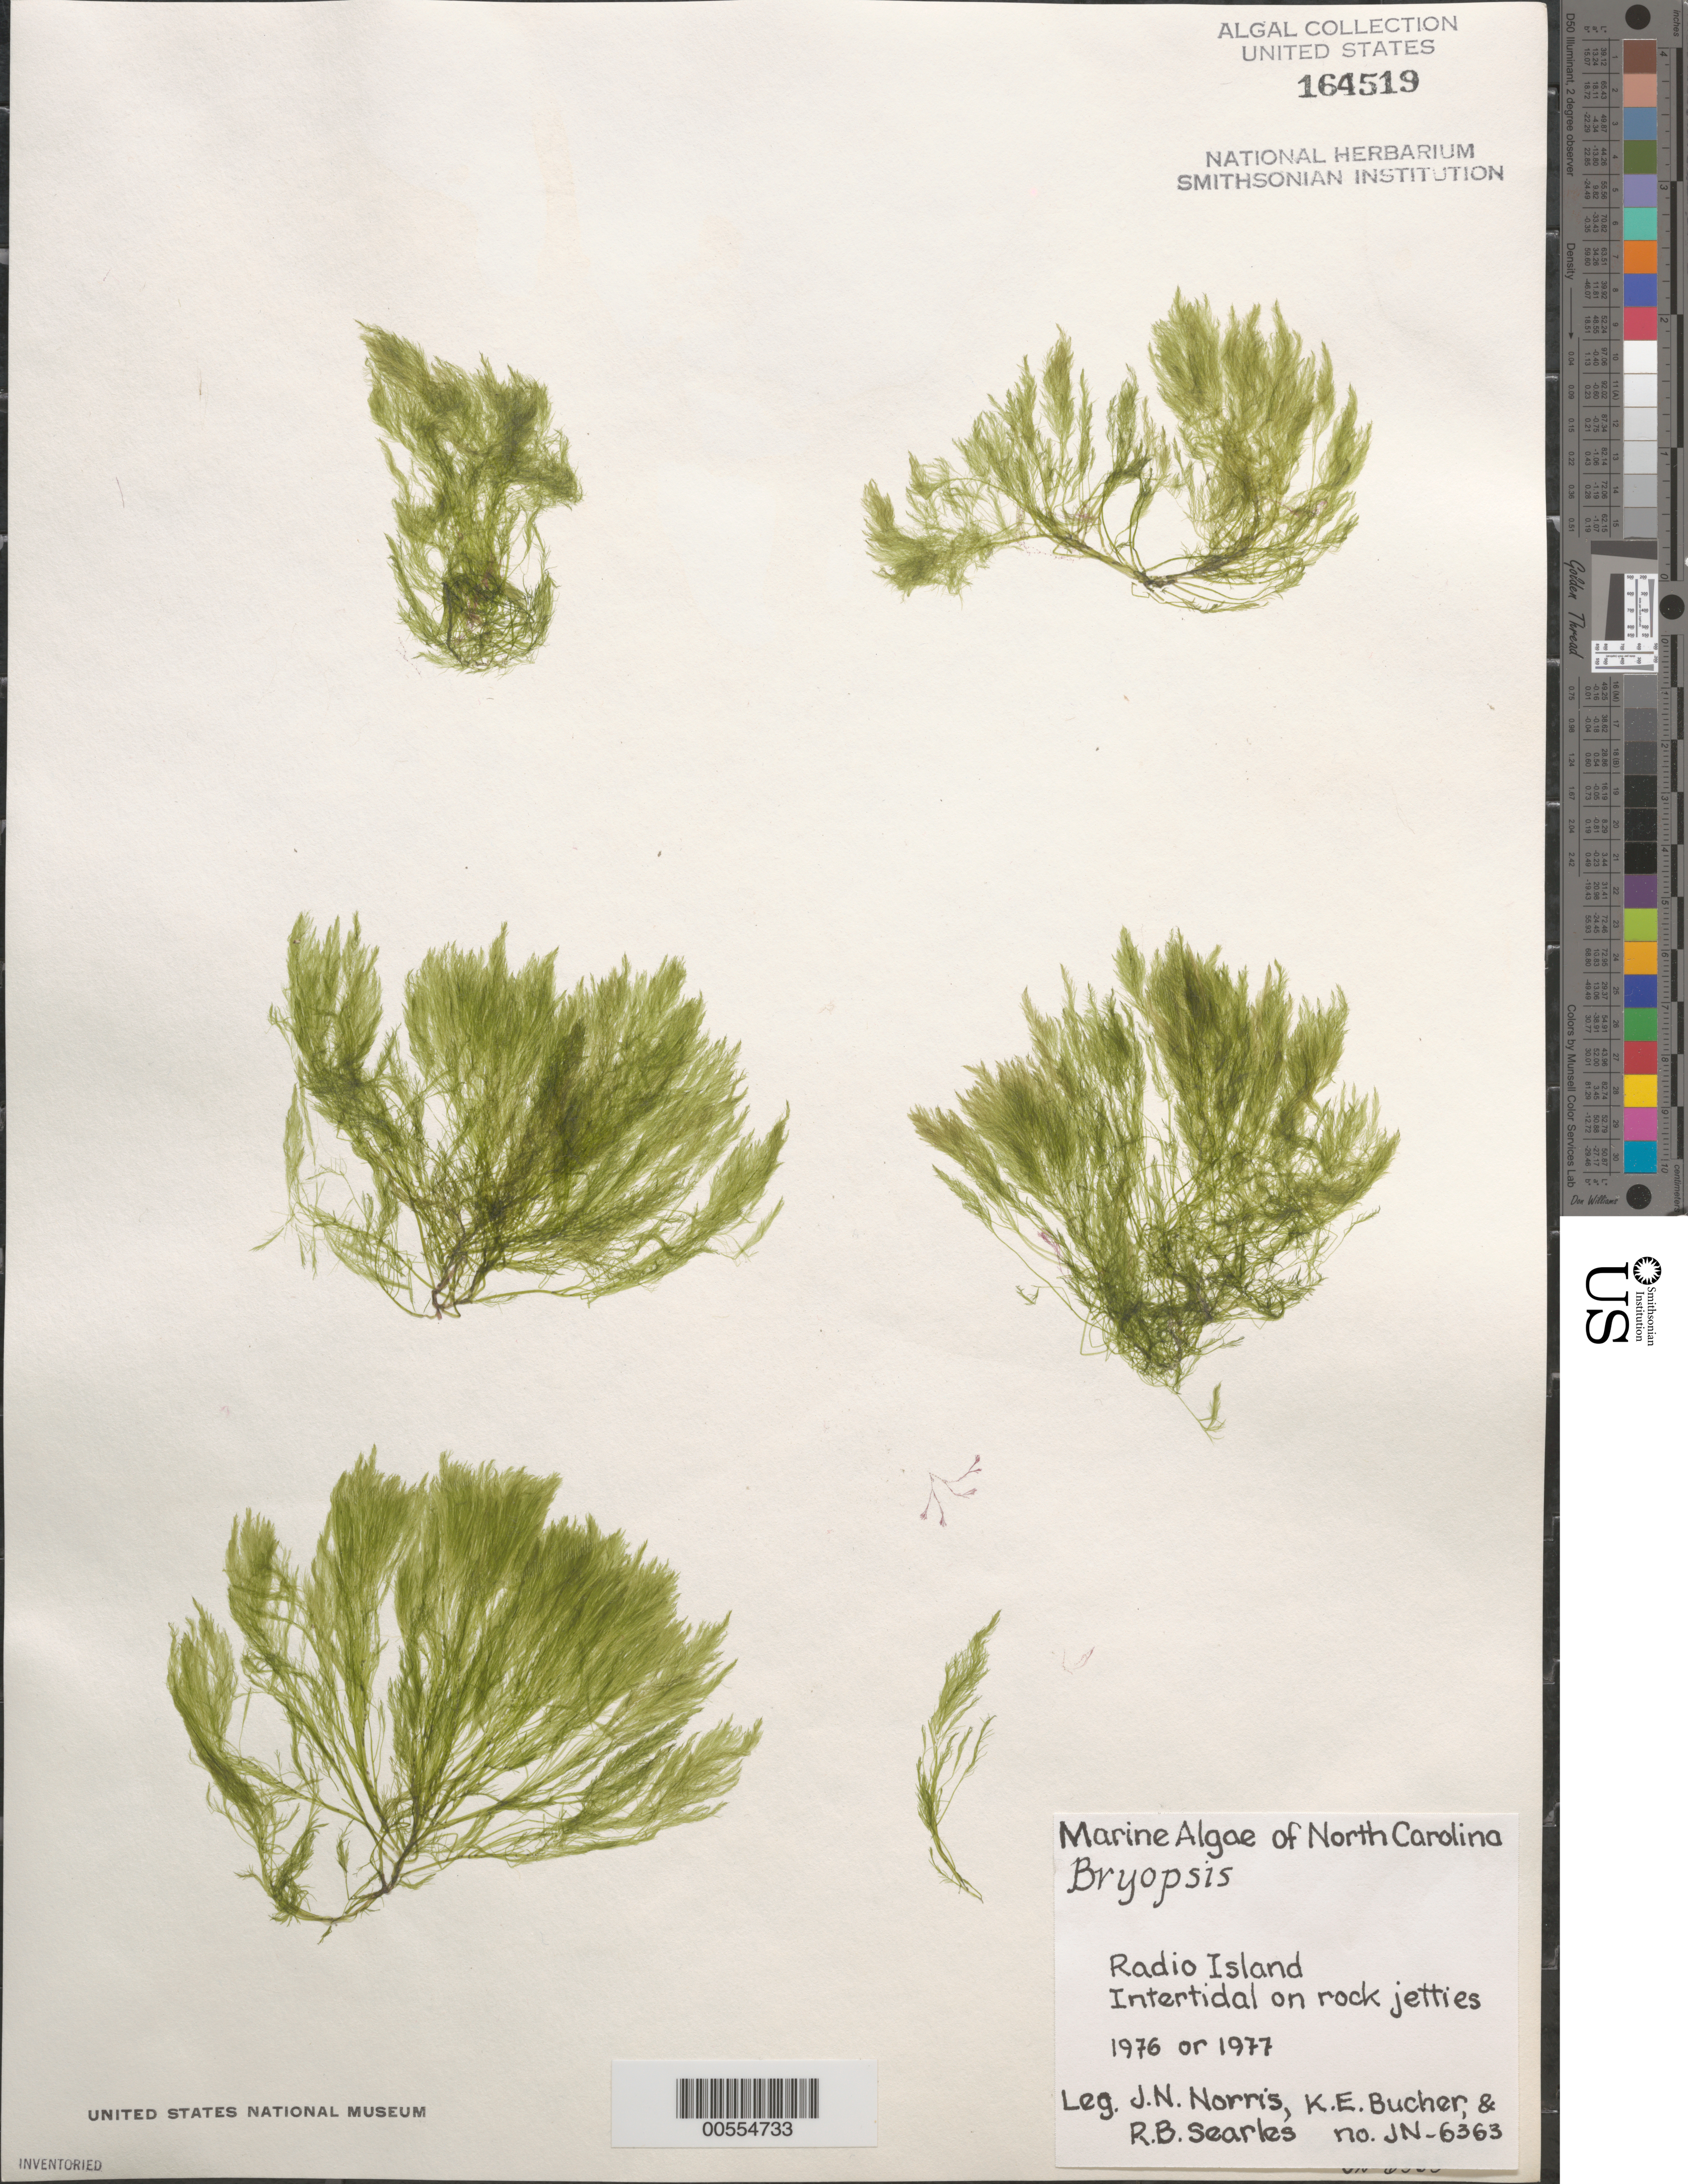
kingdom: Plantae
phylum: Chlorophyta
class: Ulvophyceae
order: Bryopsidales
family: Bryopsidaceae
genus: Bryopsis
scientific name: Bryopsis sp.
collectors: J. N. Norris, K. E. Bucher & R. Searles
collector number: JN-6363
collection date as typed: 1976 OR -- --- 1977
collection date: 1976 or 1977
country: United States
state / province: North Carolina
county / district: Carteret County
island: Radio Island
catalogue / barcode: US 164519